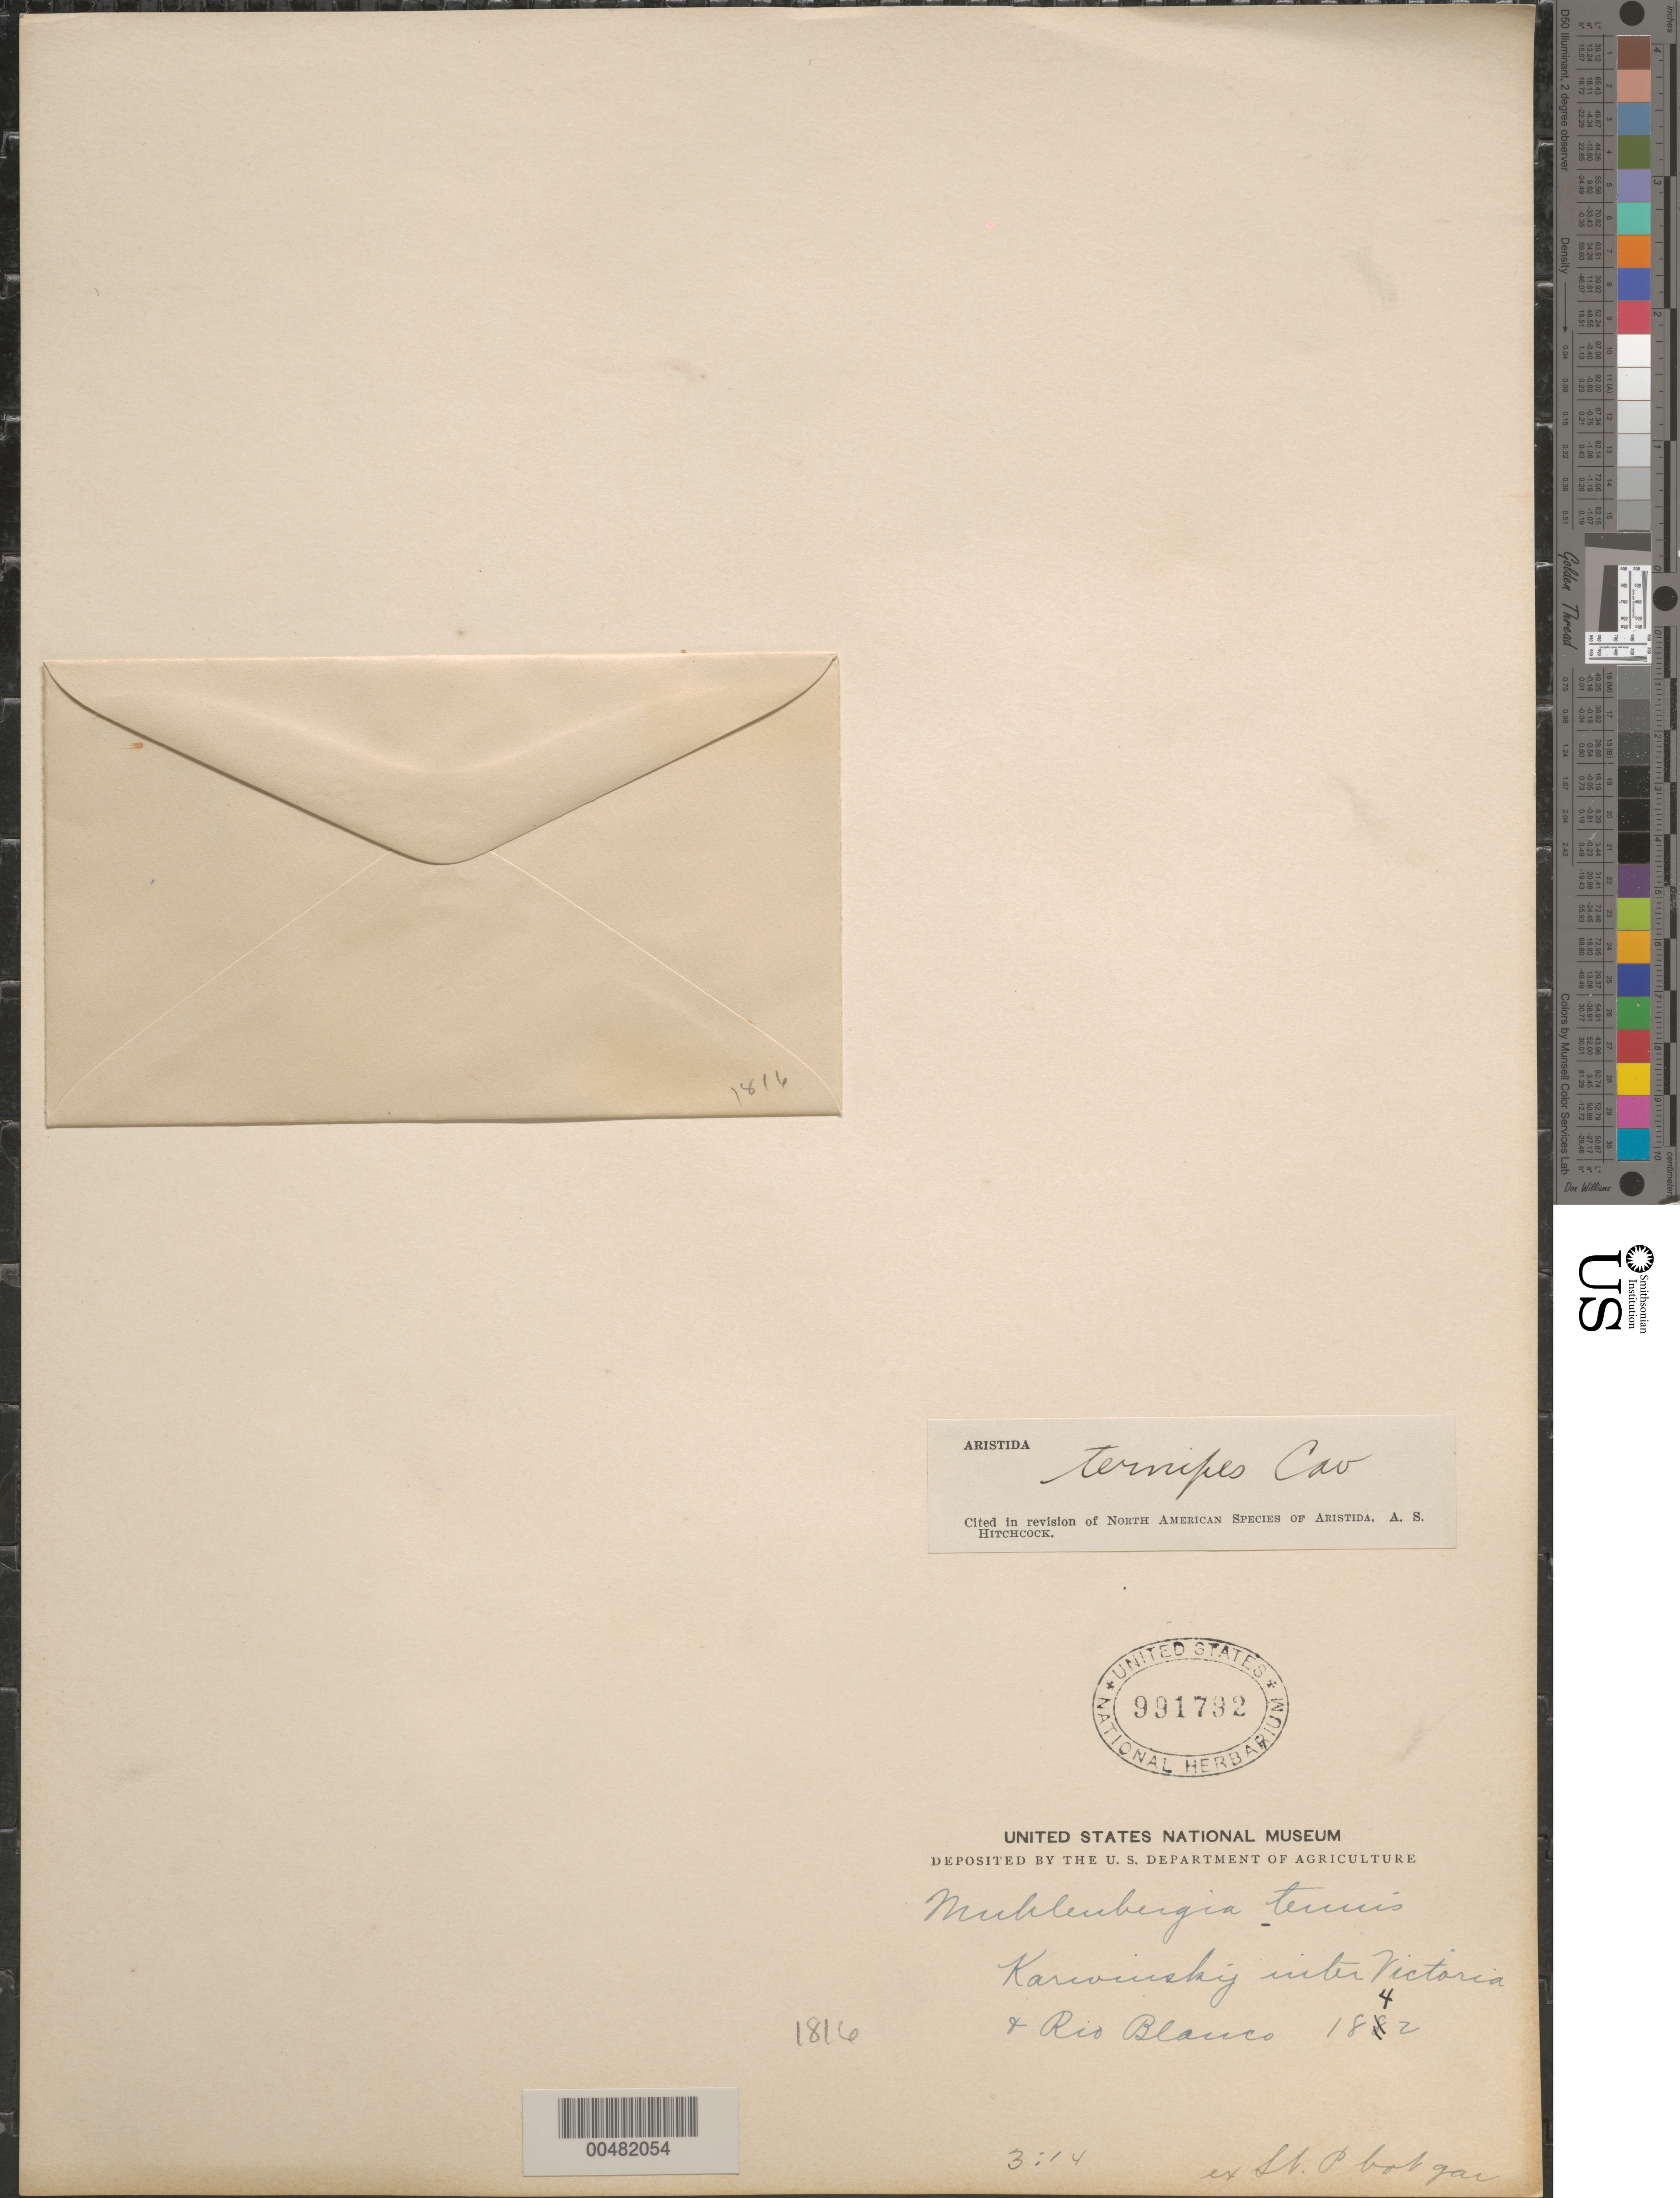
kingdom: Plantae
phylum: Tracheophyta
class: Liliopsida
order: Poales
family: Poaceae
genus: Aristida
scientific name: Aristida ternipes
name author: Cav.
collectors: W. F. Karwinski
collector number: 1816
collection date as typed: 1842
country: Mexico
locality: Inter Victoria and Rio Blanco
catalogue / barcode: US 991792